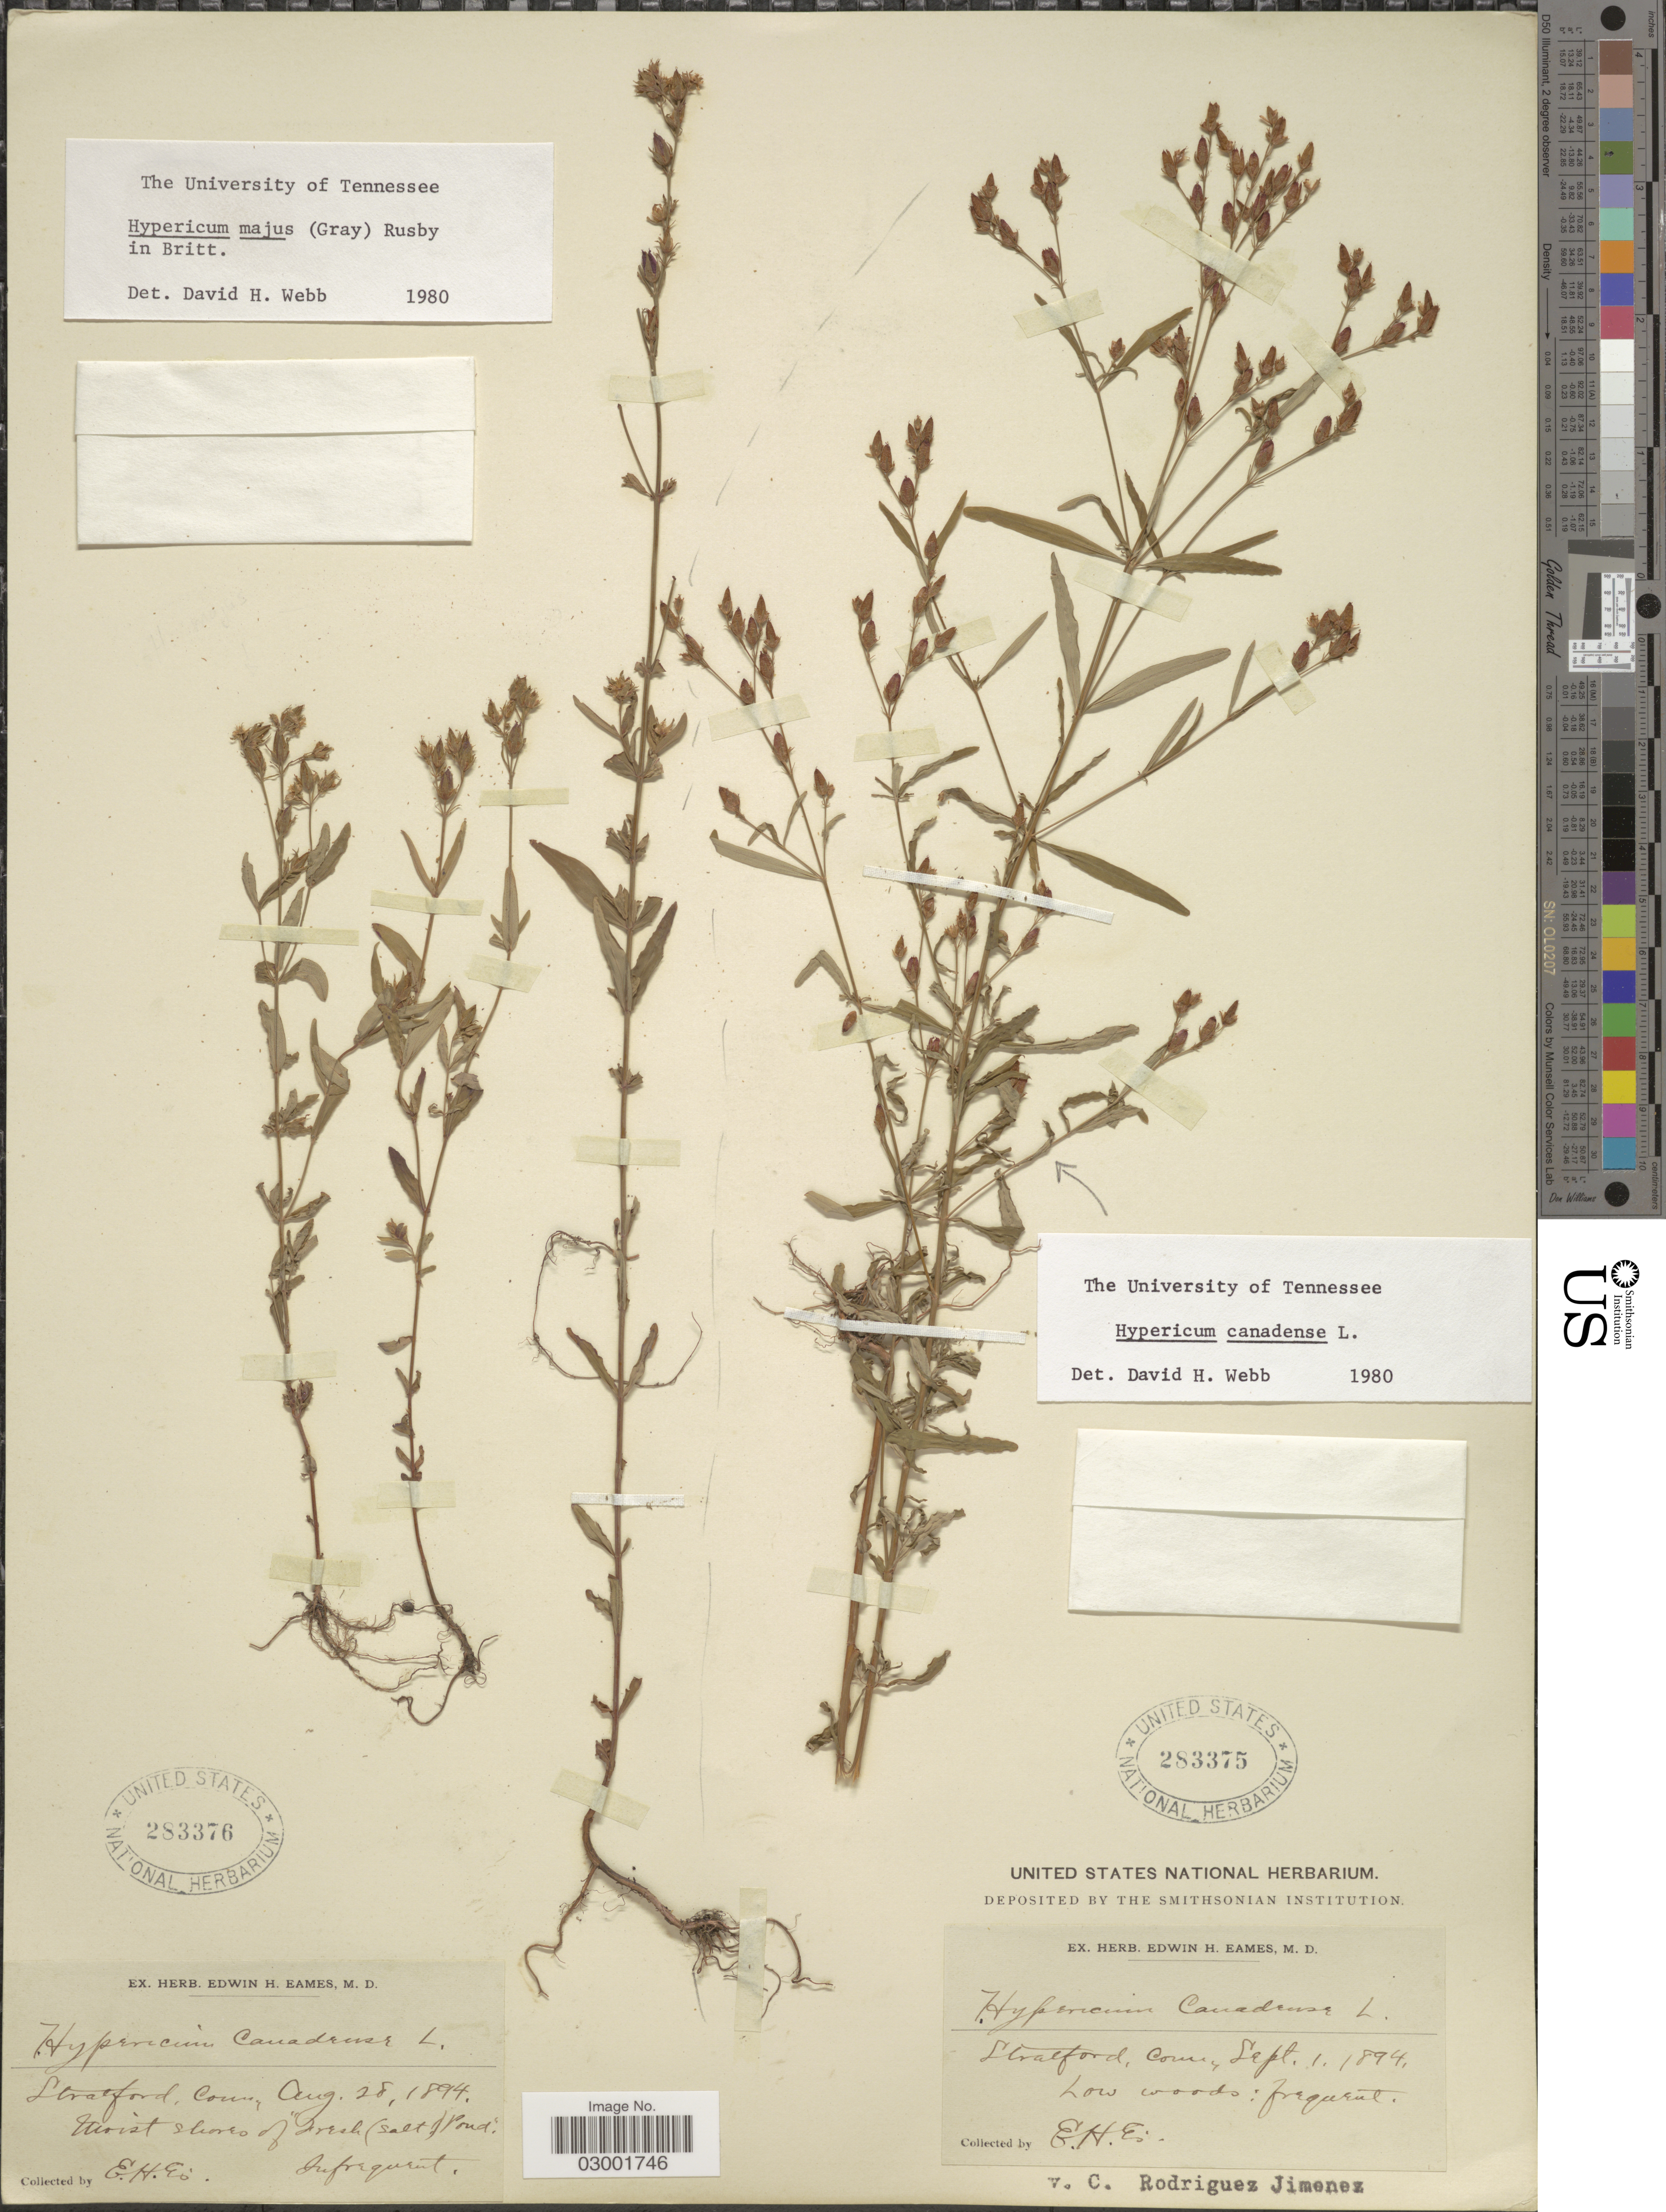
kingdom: Plantae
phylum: Tracheophyta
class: Magnoliopsida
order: Malpighiales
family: Hypericaceae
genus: Hypericum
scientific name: Hypericum majus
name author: (A. Gray) Britton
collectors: E. H. Eames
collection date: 1894-08-28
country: United States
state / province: Connecticut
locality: Stratford, Conn.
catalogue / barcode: US 283376-2